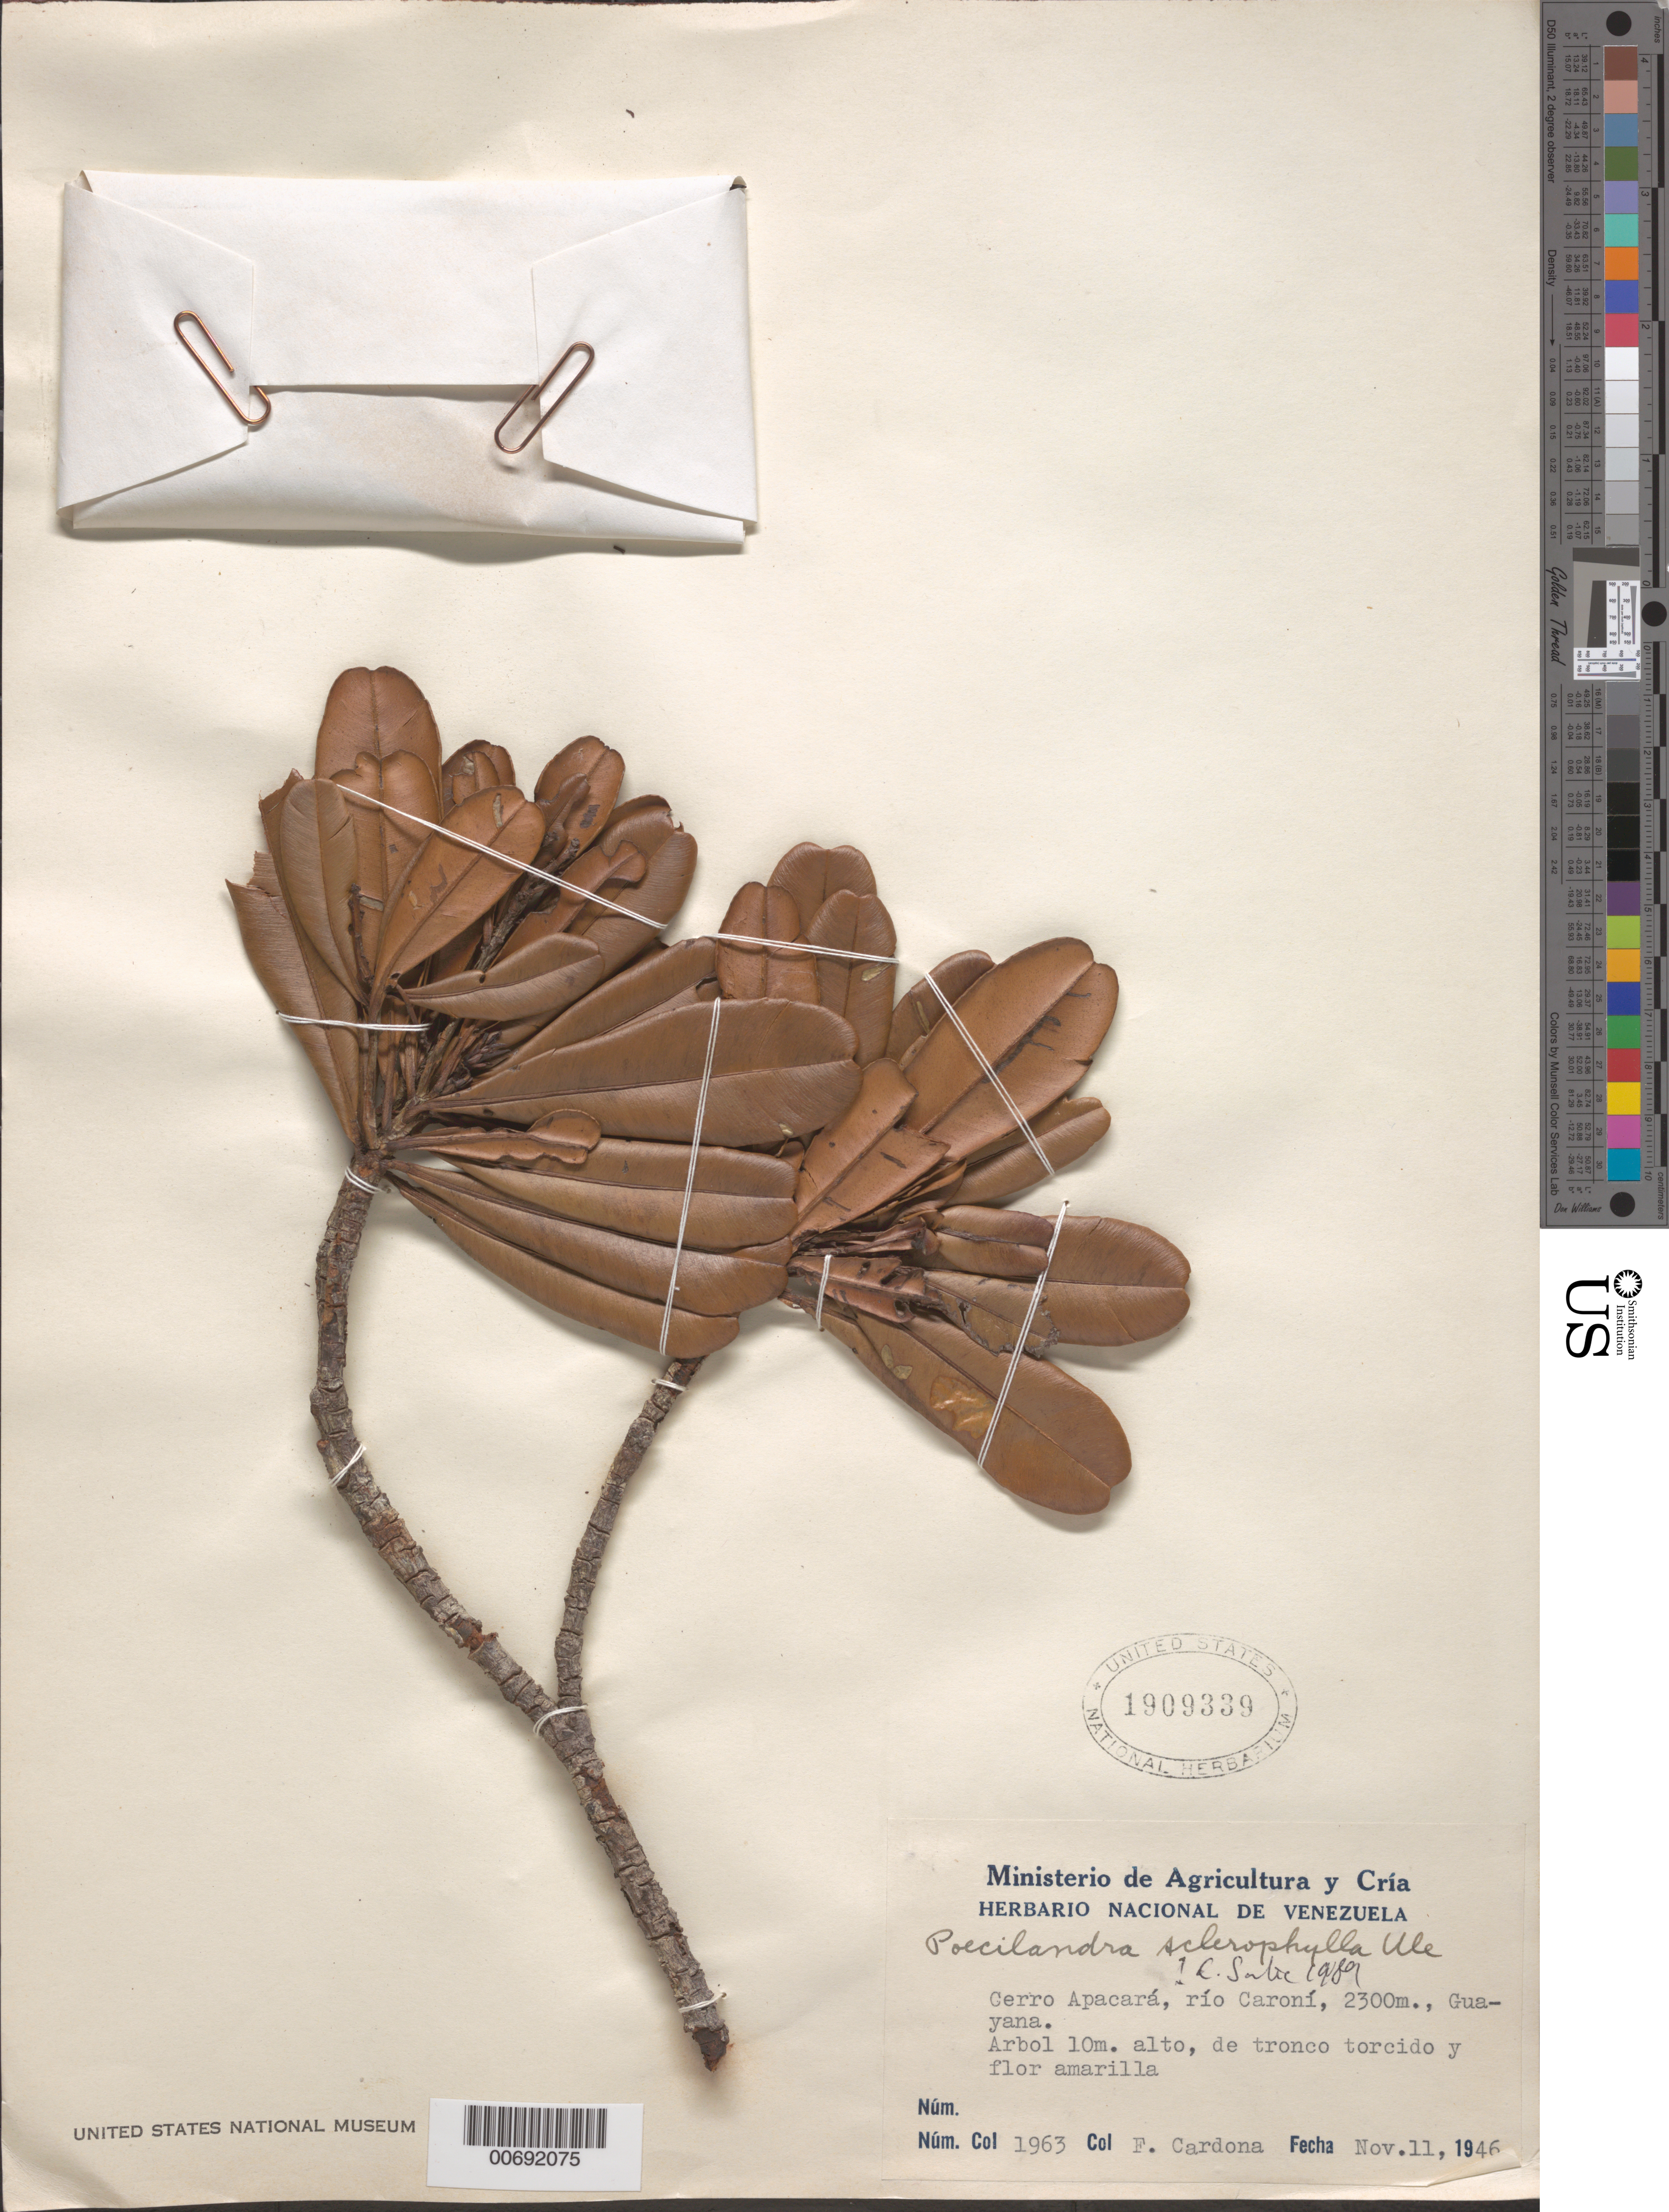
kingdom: Plantae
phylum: Tracheophyta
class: Magnoliopsida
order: Malpighiales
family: Ochnaceae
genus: Poecilandra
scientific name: Poecilandra sclerophylla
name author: Ule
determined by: Sastre, C. H. L.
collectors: F. Cardona Puig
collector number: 1963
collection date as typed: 11-Nov-46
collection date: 1946-11-11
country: Venezuela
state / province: Bolívar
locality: Cerro Apacará, Río Caroní, Guayana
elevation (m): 2300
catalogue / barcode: US 1909339